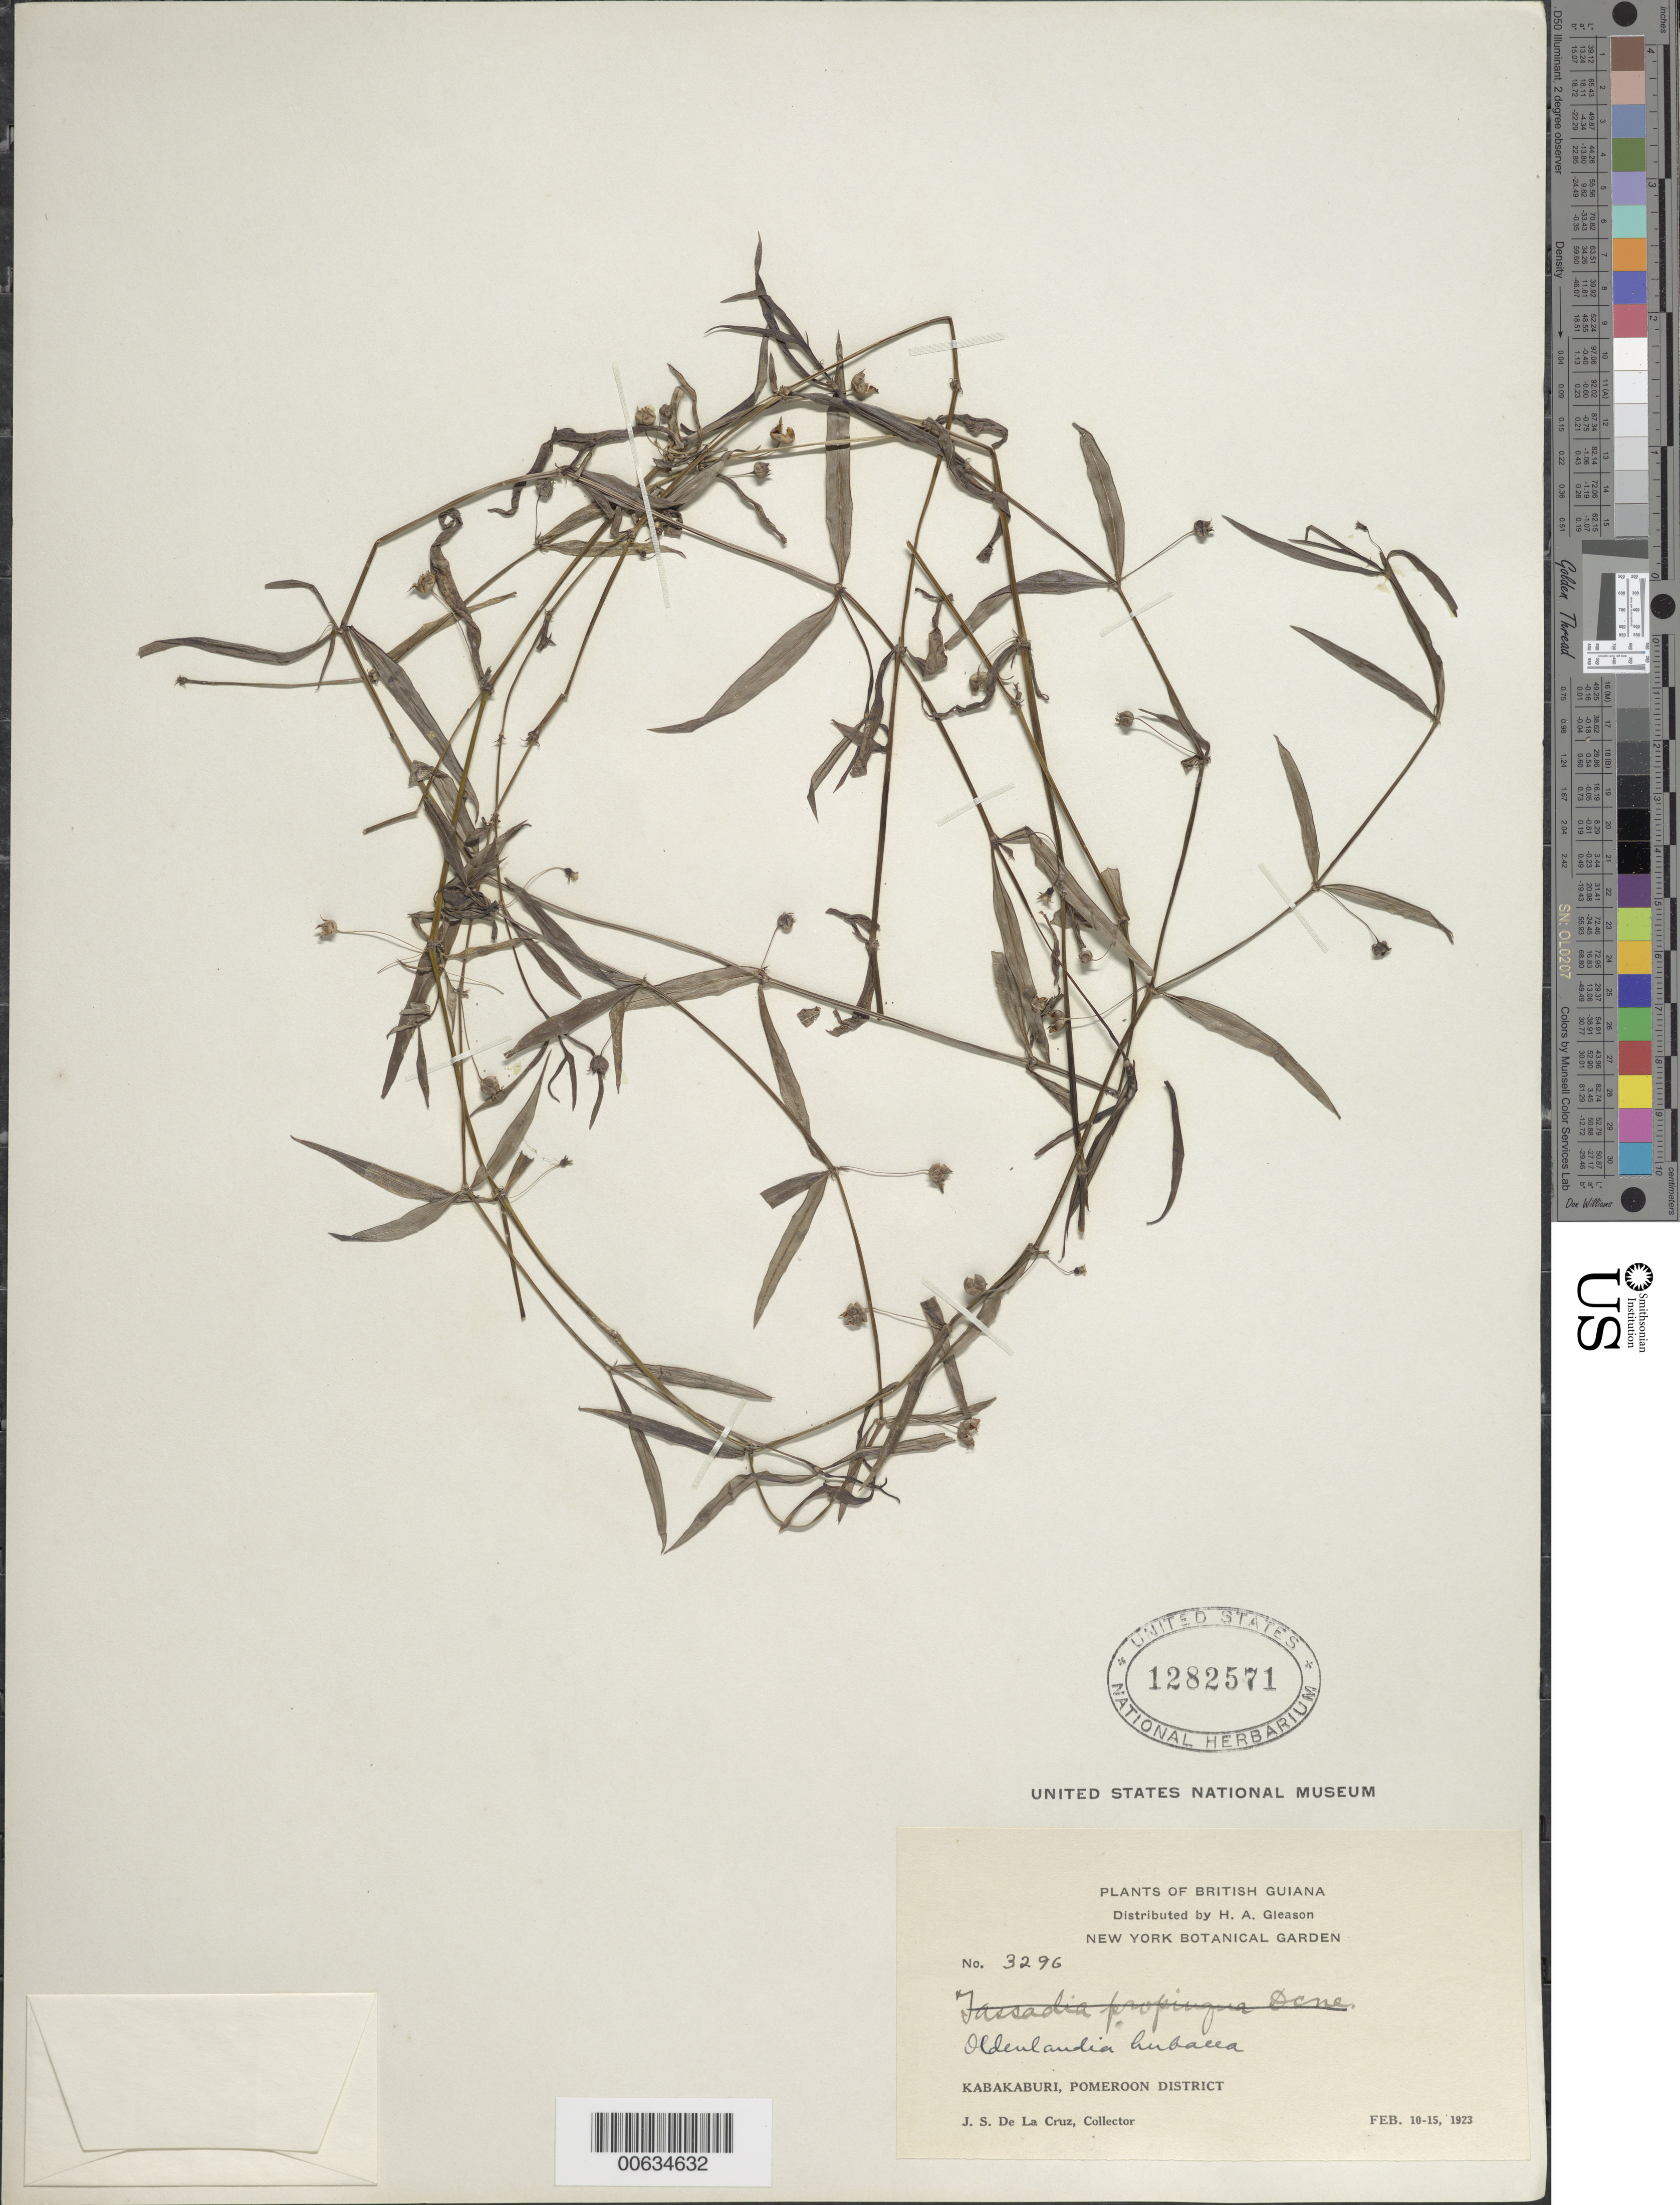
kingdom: Plantae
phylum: Tracheophyta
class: Magnoliopsida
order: Gentianales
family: Rubiaceae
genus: Oldenlandia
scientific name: Oldenlandia lancifolia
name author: (Schumach.) DC.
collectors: J. S. de la Cruz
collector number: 3296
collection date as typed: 10-Feb-23 to 15-Feb-23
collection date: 1923-02-10/1923-02-15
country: Guyana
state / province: Pomeroon-Supenaam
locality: Kabakaburi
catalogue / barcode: US 1282571